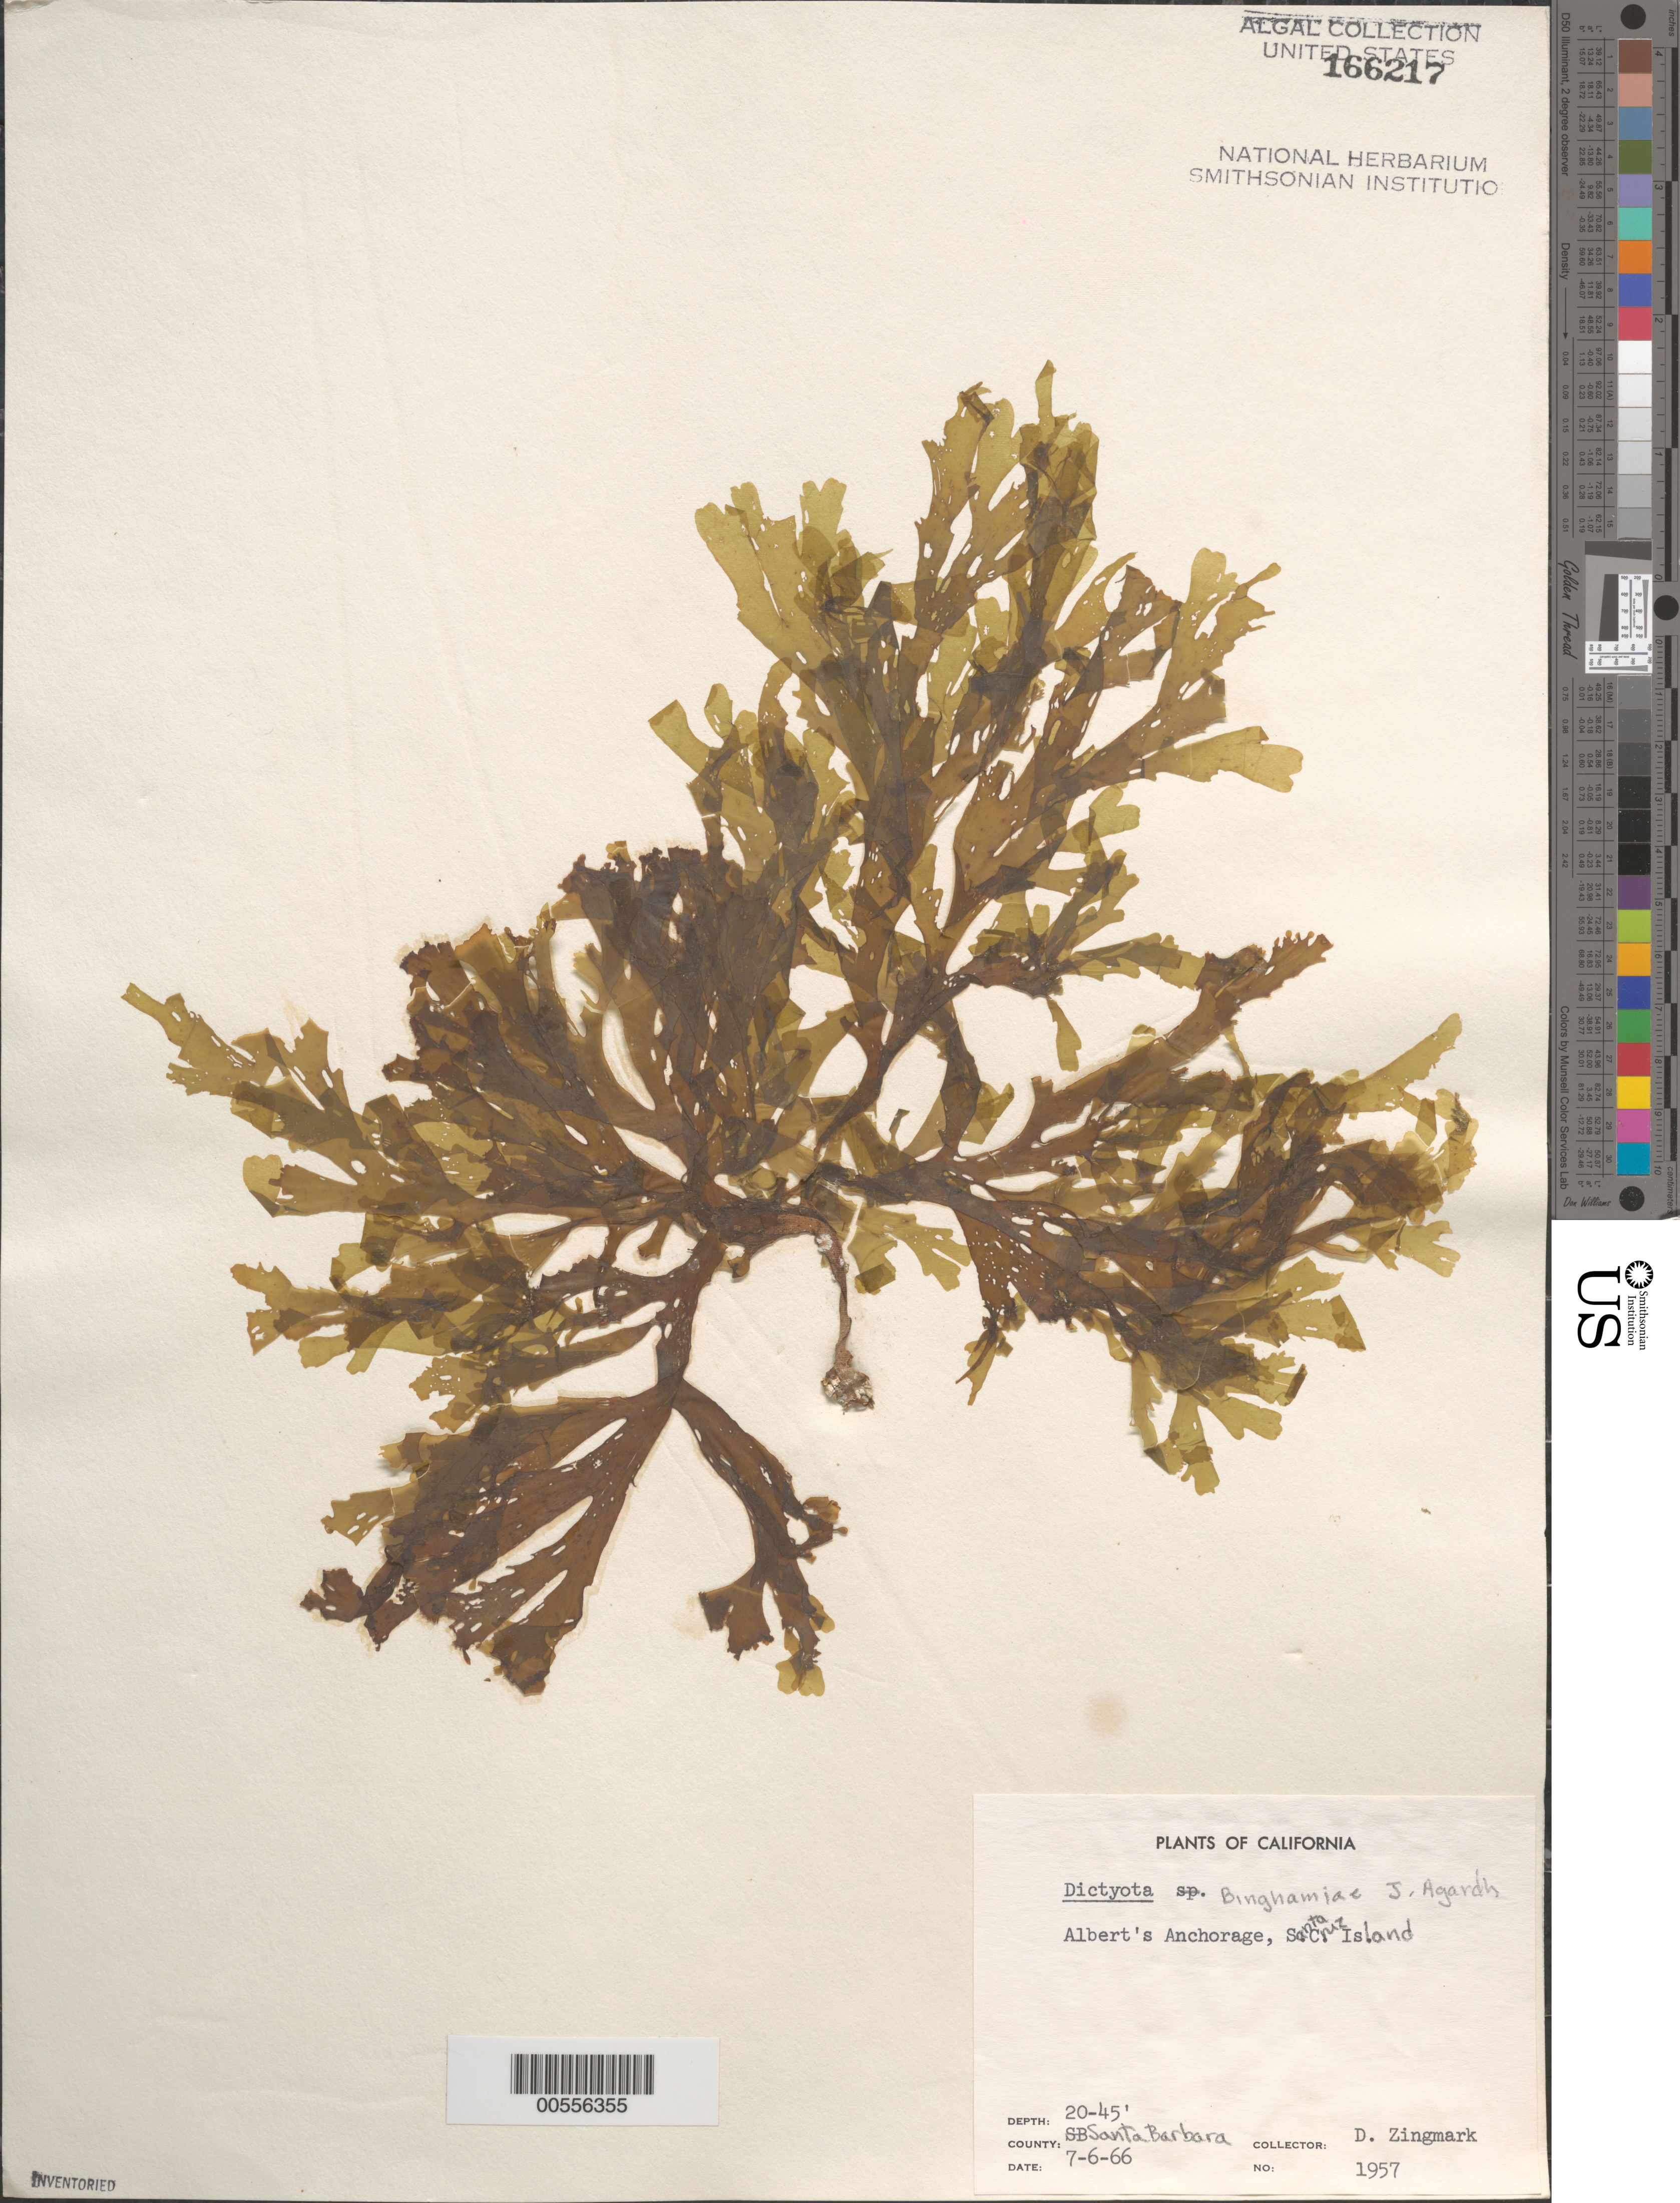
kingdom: Chromista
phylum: Ochrophyta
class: Phaeophyceae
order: Dictyotales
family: Dictyotaceae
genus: Dictyota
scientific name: Dictyota binghamiae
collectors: R. Zingmark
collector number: Neushul 1957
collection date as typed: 06 Jul 1966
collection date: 1966-07-06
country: United States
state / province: California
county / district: Santa Barbara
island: Santa Cruz Island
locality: Albert's Anchorage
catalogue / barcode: US 166217